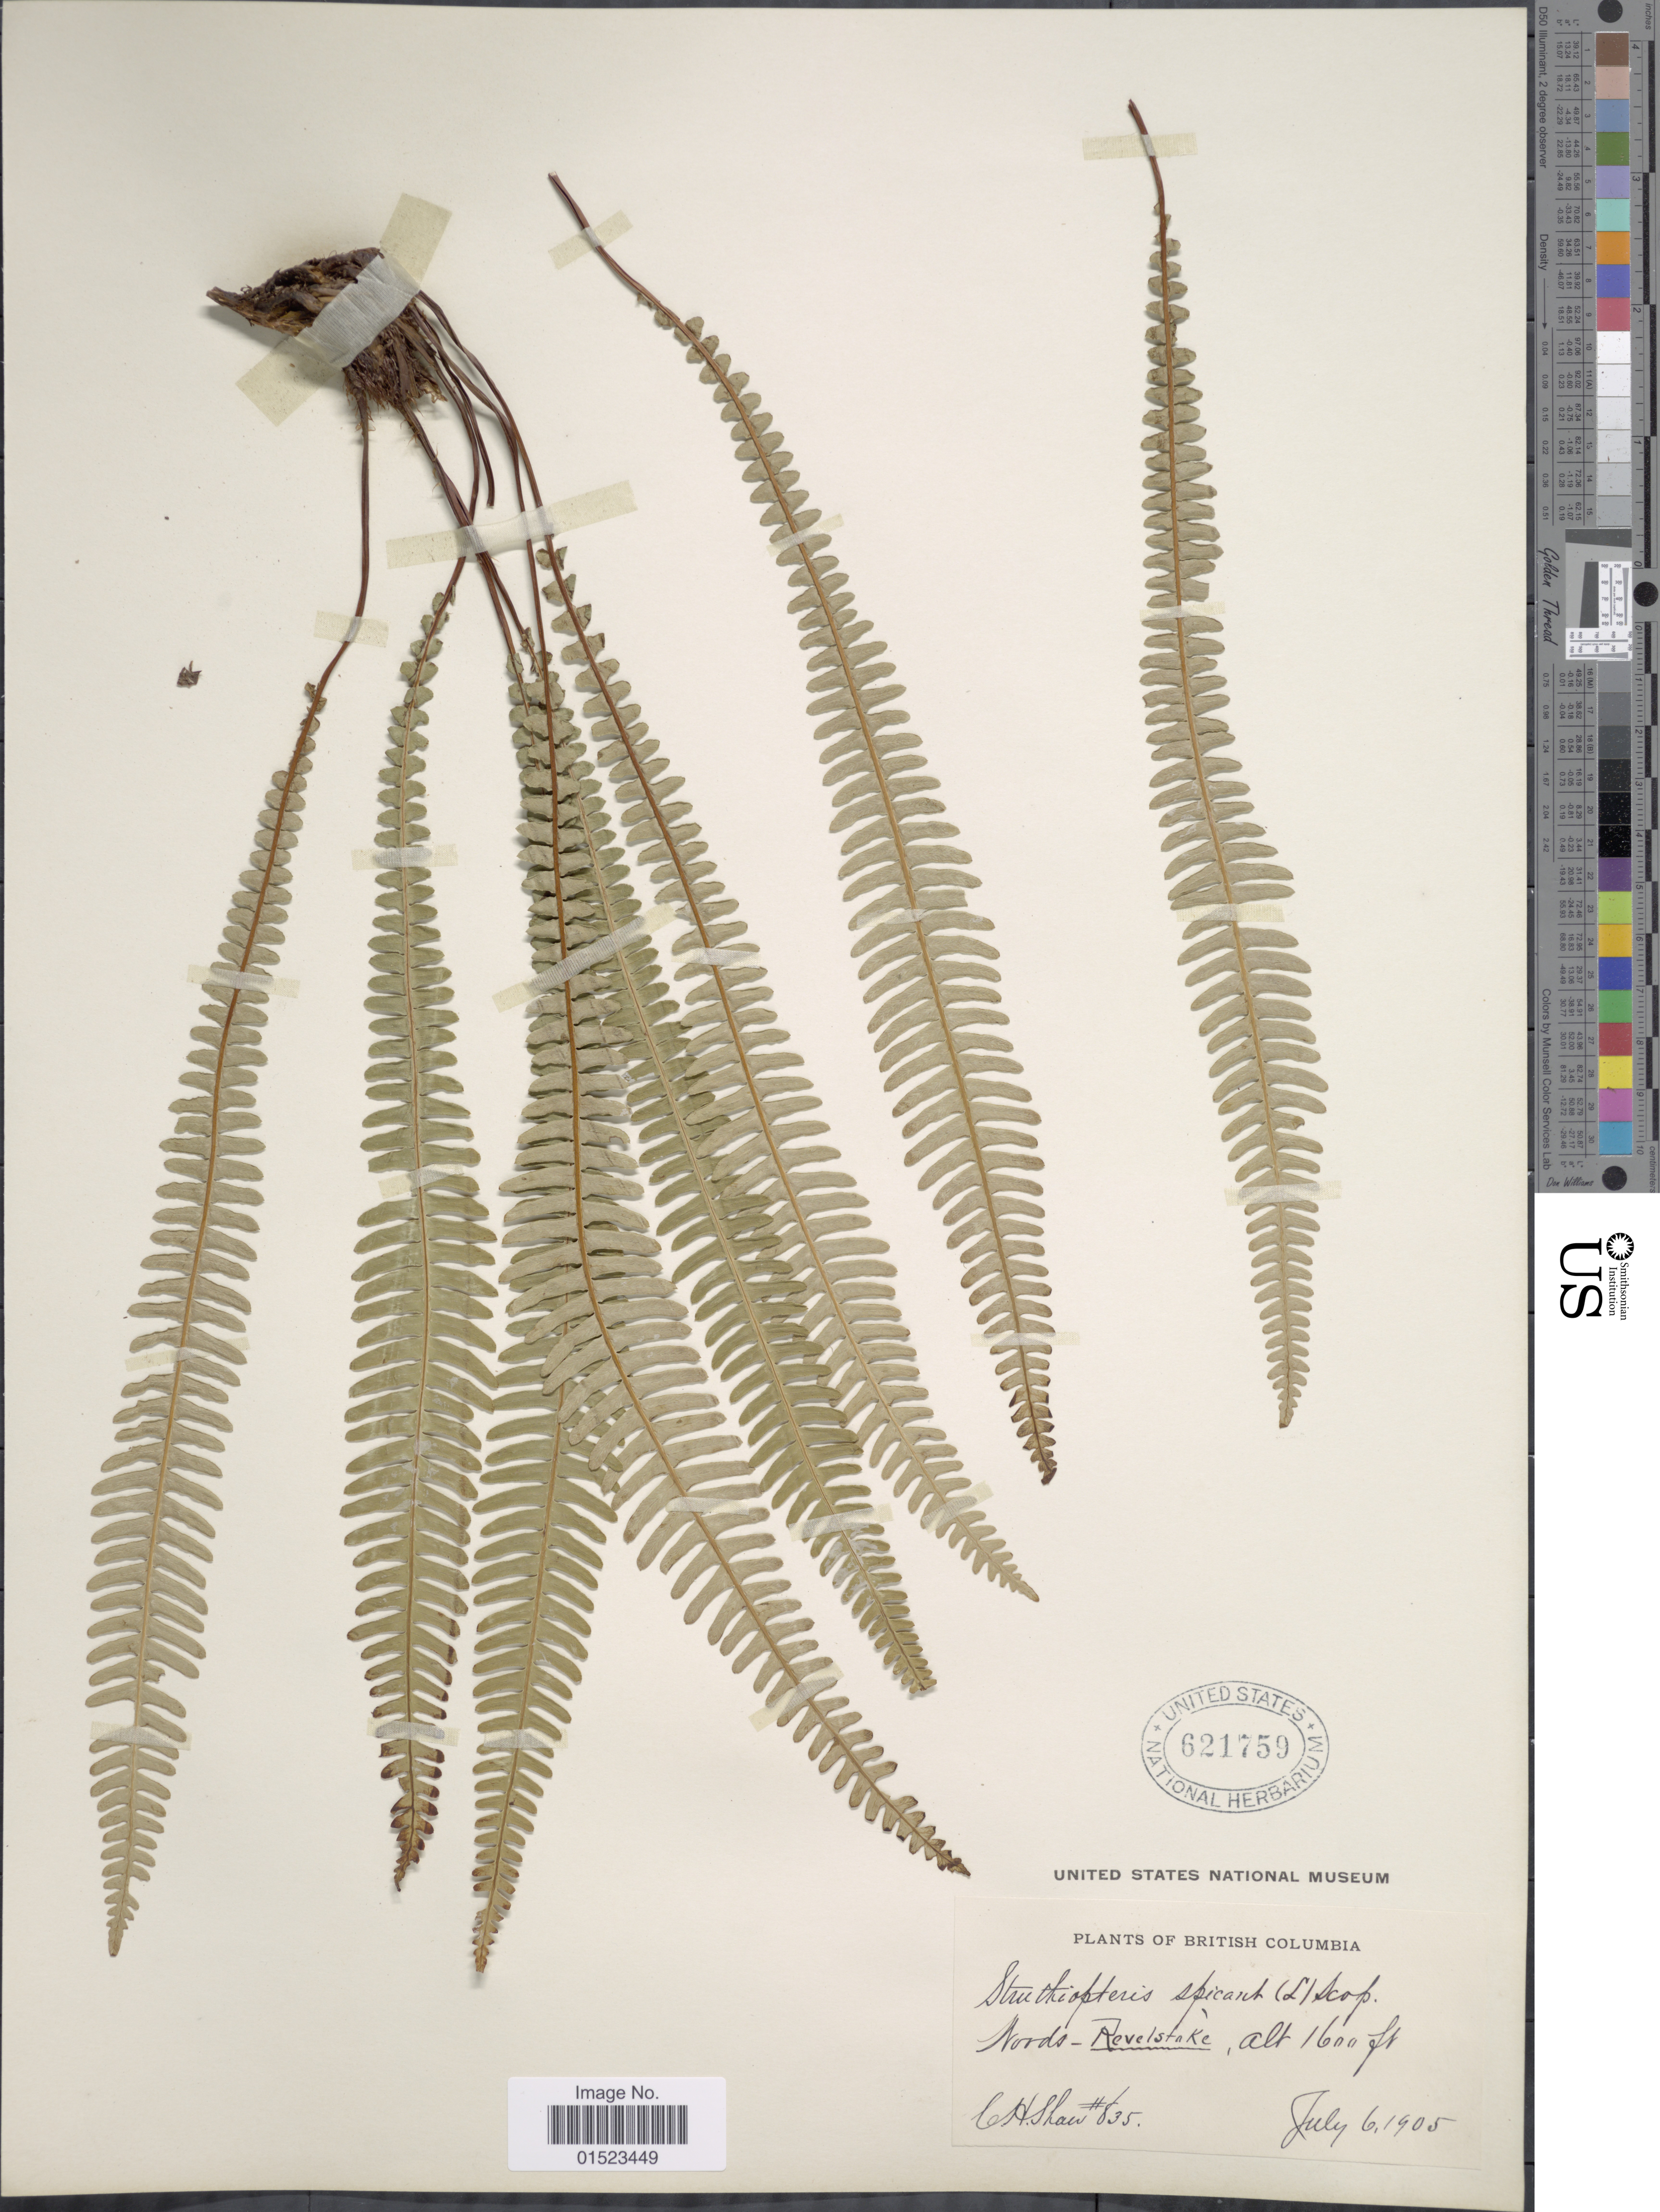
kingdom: Plantae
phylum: Tracheophyta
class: Polypodiopsida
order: Polypodiales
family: Blechnaceae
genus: Blechnum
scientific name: Blechnum spicant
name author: (L.) Sm.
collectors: C. H. Shaw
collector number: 835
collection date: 1905-07-06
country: Canada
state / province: British Columbia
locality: Nords-Revelstake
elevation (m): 488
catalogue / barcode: US 621759